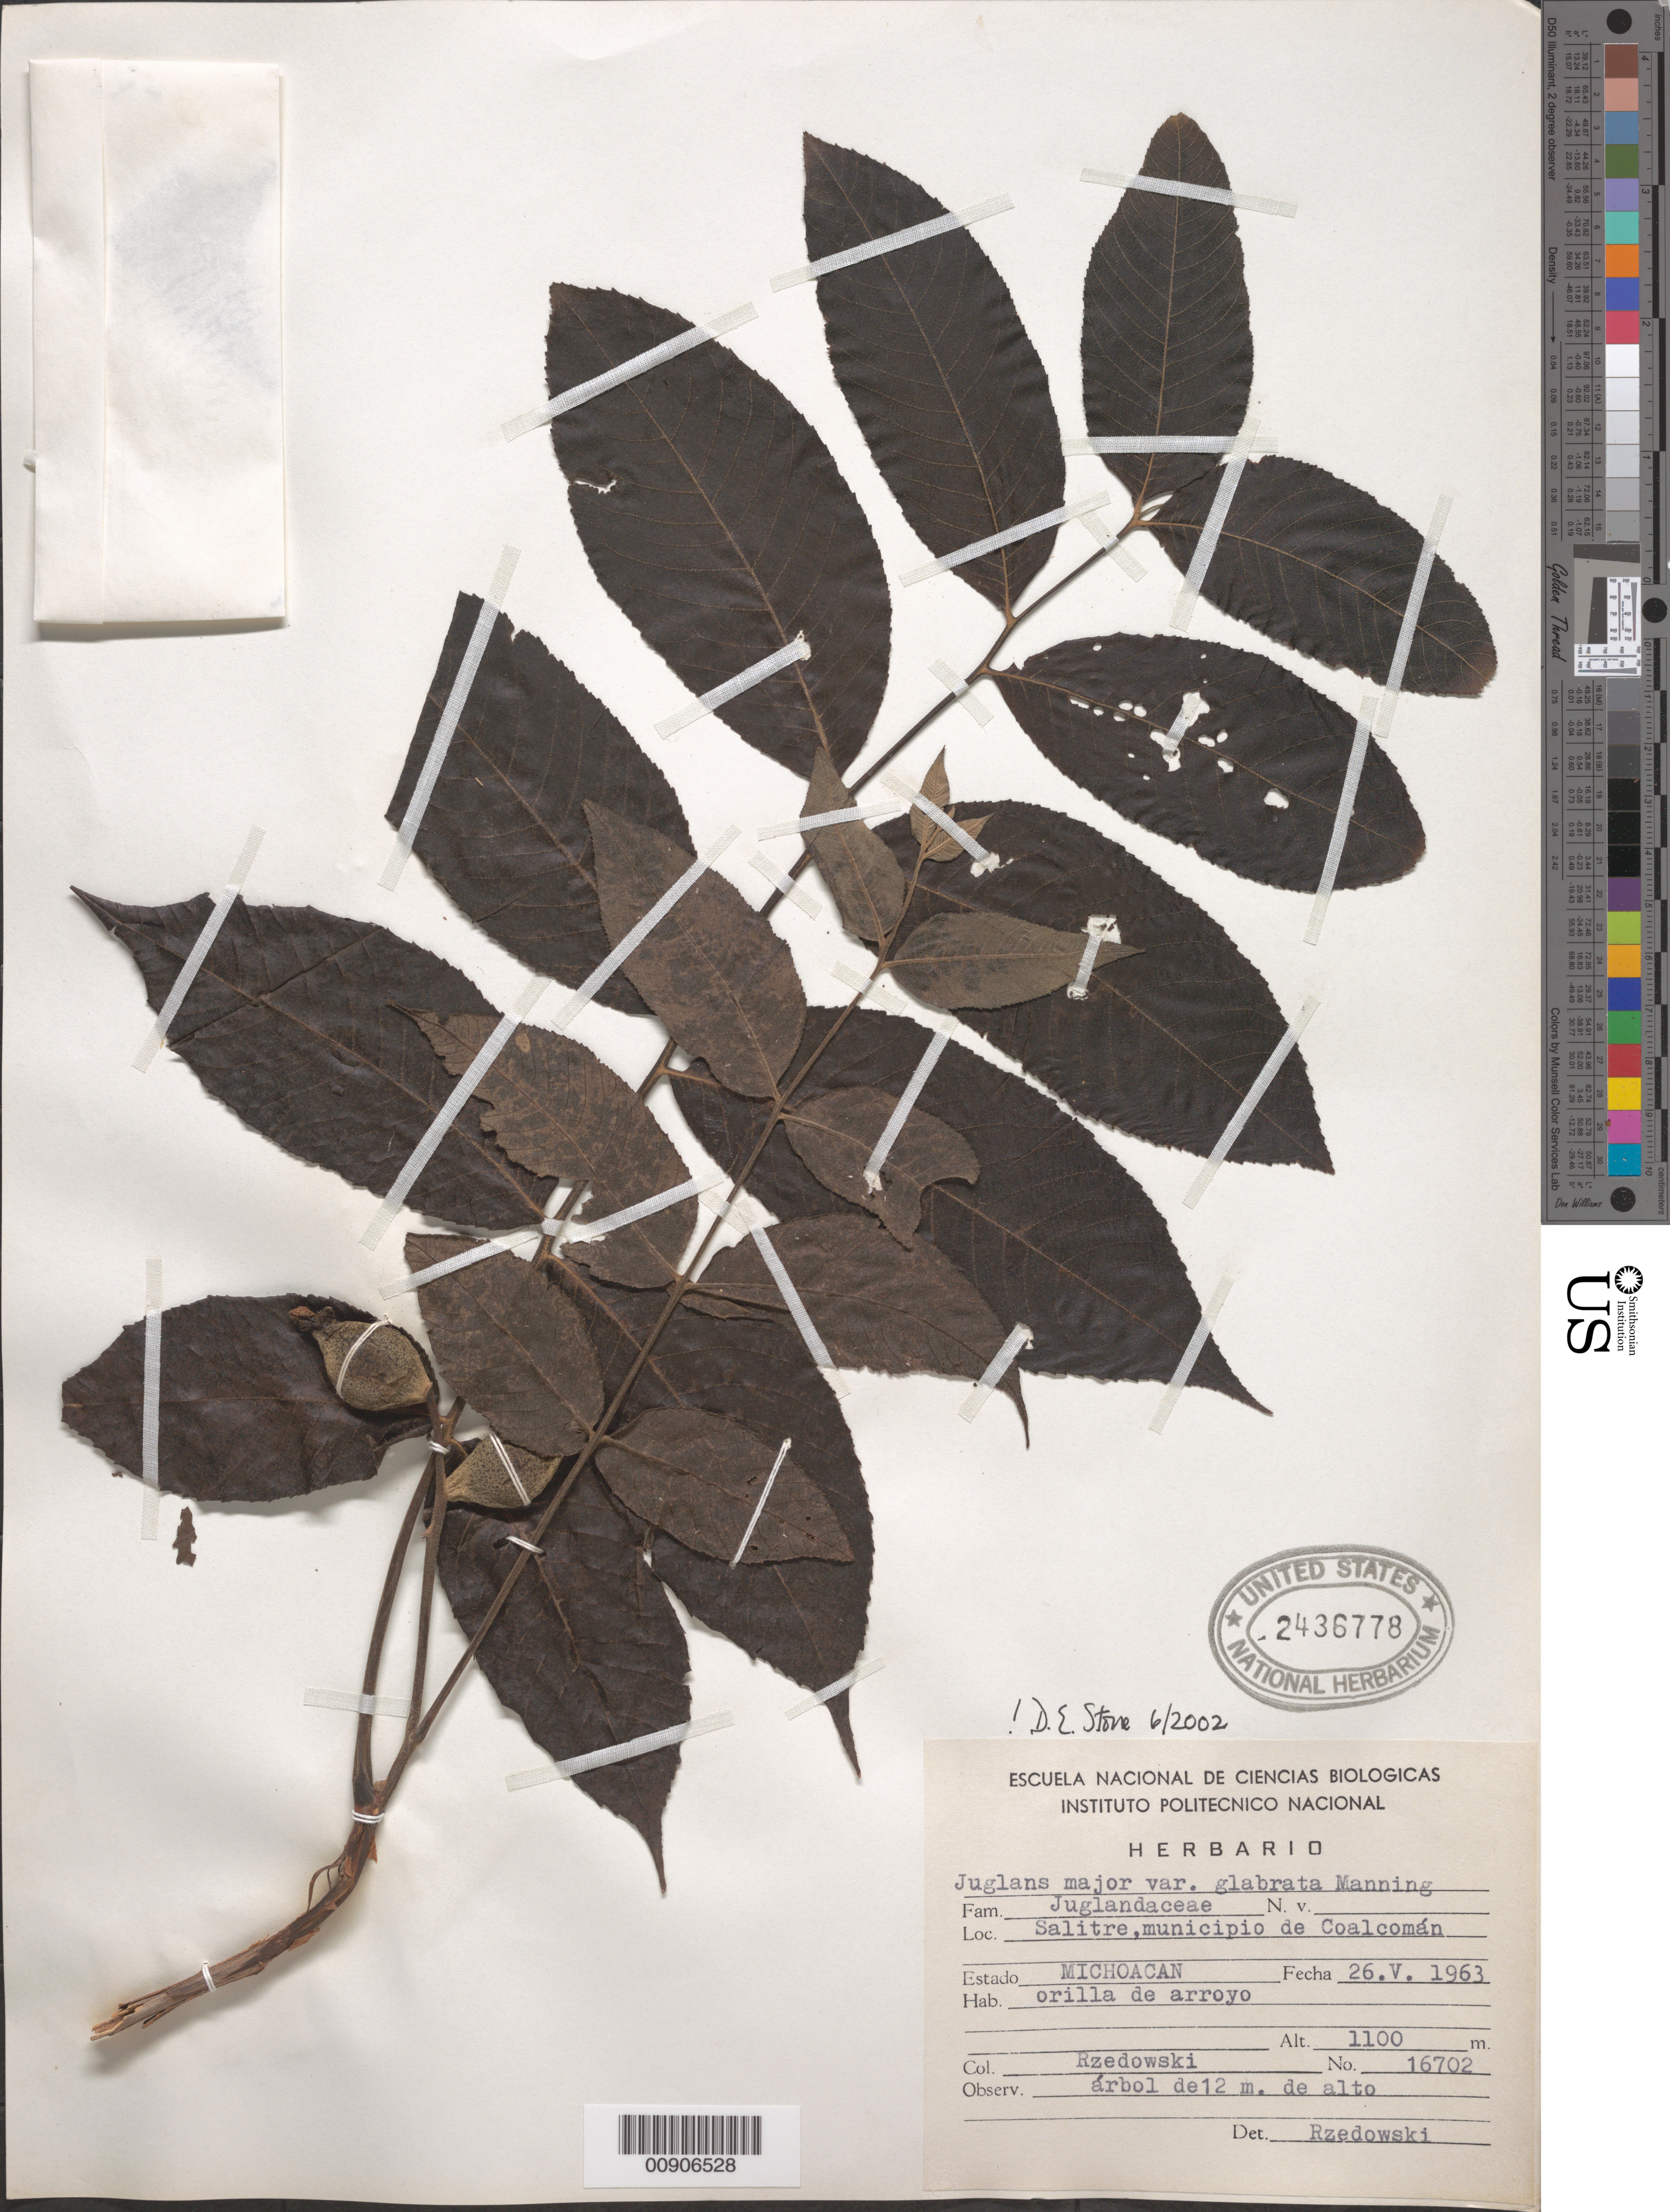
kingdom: Plantae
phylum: Tracheophyta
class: Magnoliopsida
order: Fagales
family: Juglandaceae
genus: Juglans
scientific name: Juglans major var. glabrata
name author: W.E. Manning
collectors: J. Rzedowski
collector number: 16702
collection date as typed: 26 May 1963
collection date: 1963-05-26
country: Mexico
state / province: Michoacán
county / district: Coalcomán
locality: Salitre, municipio de Coalcomán, Estado de Michoacán.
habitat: Orilla de arroyo.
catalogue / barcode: US 2436778